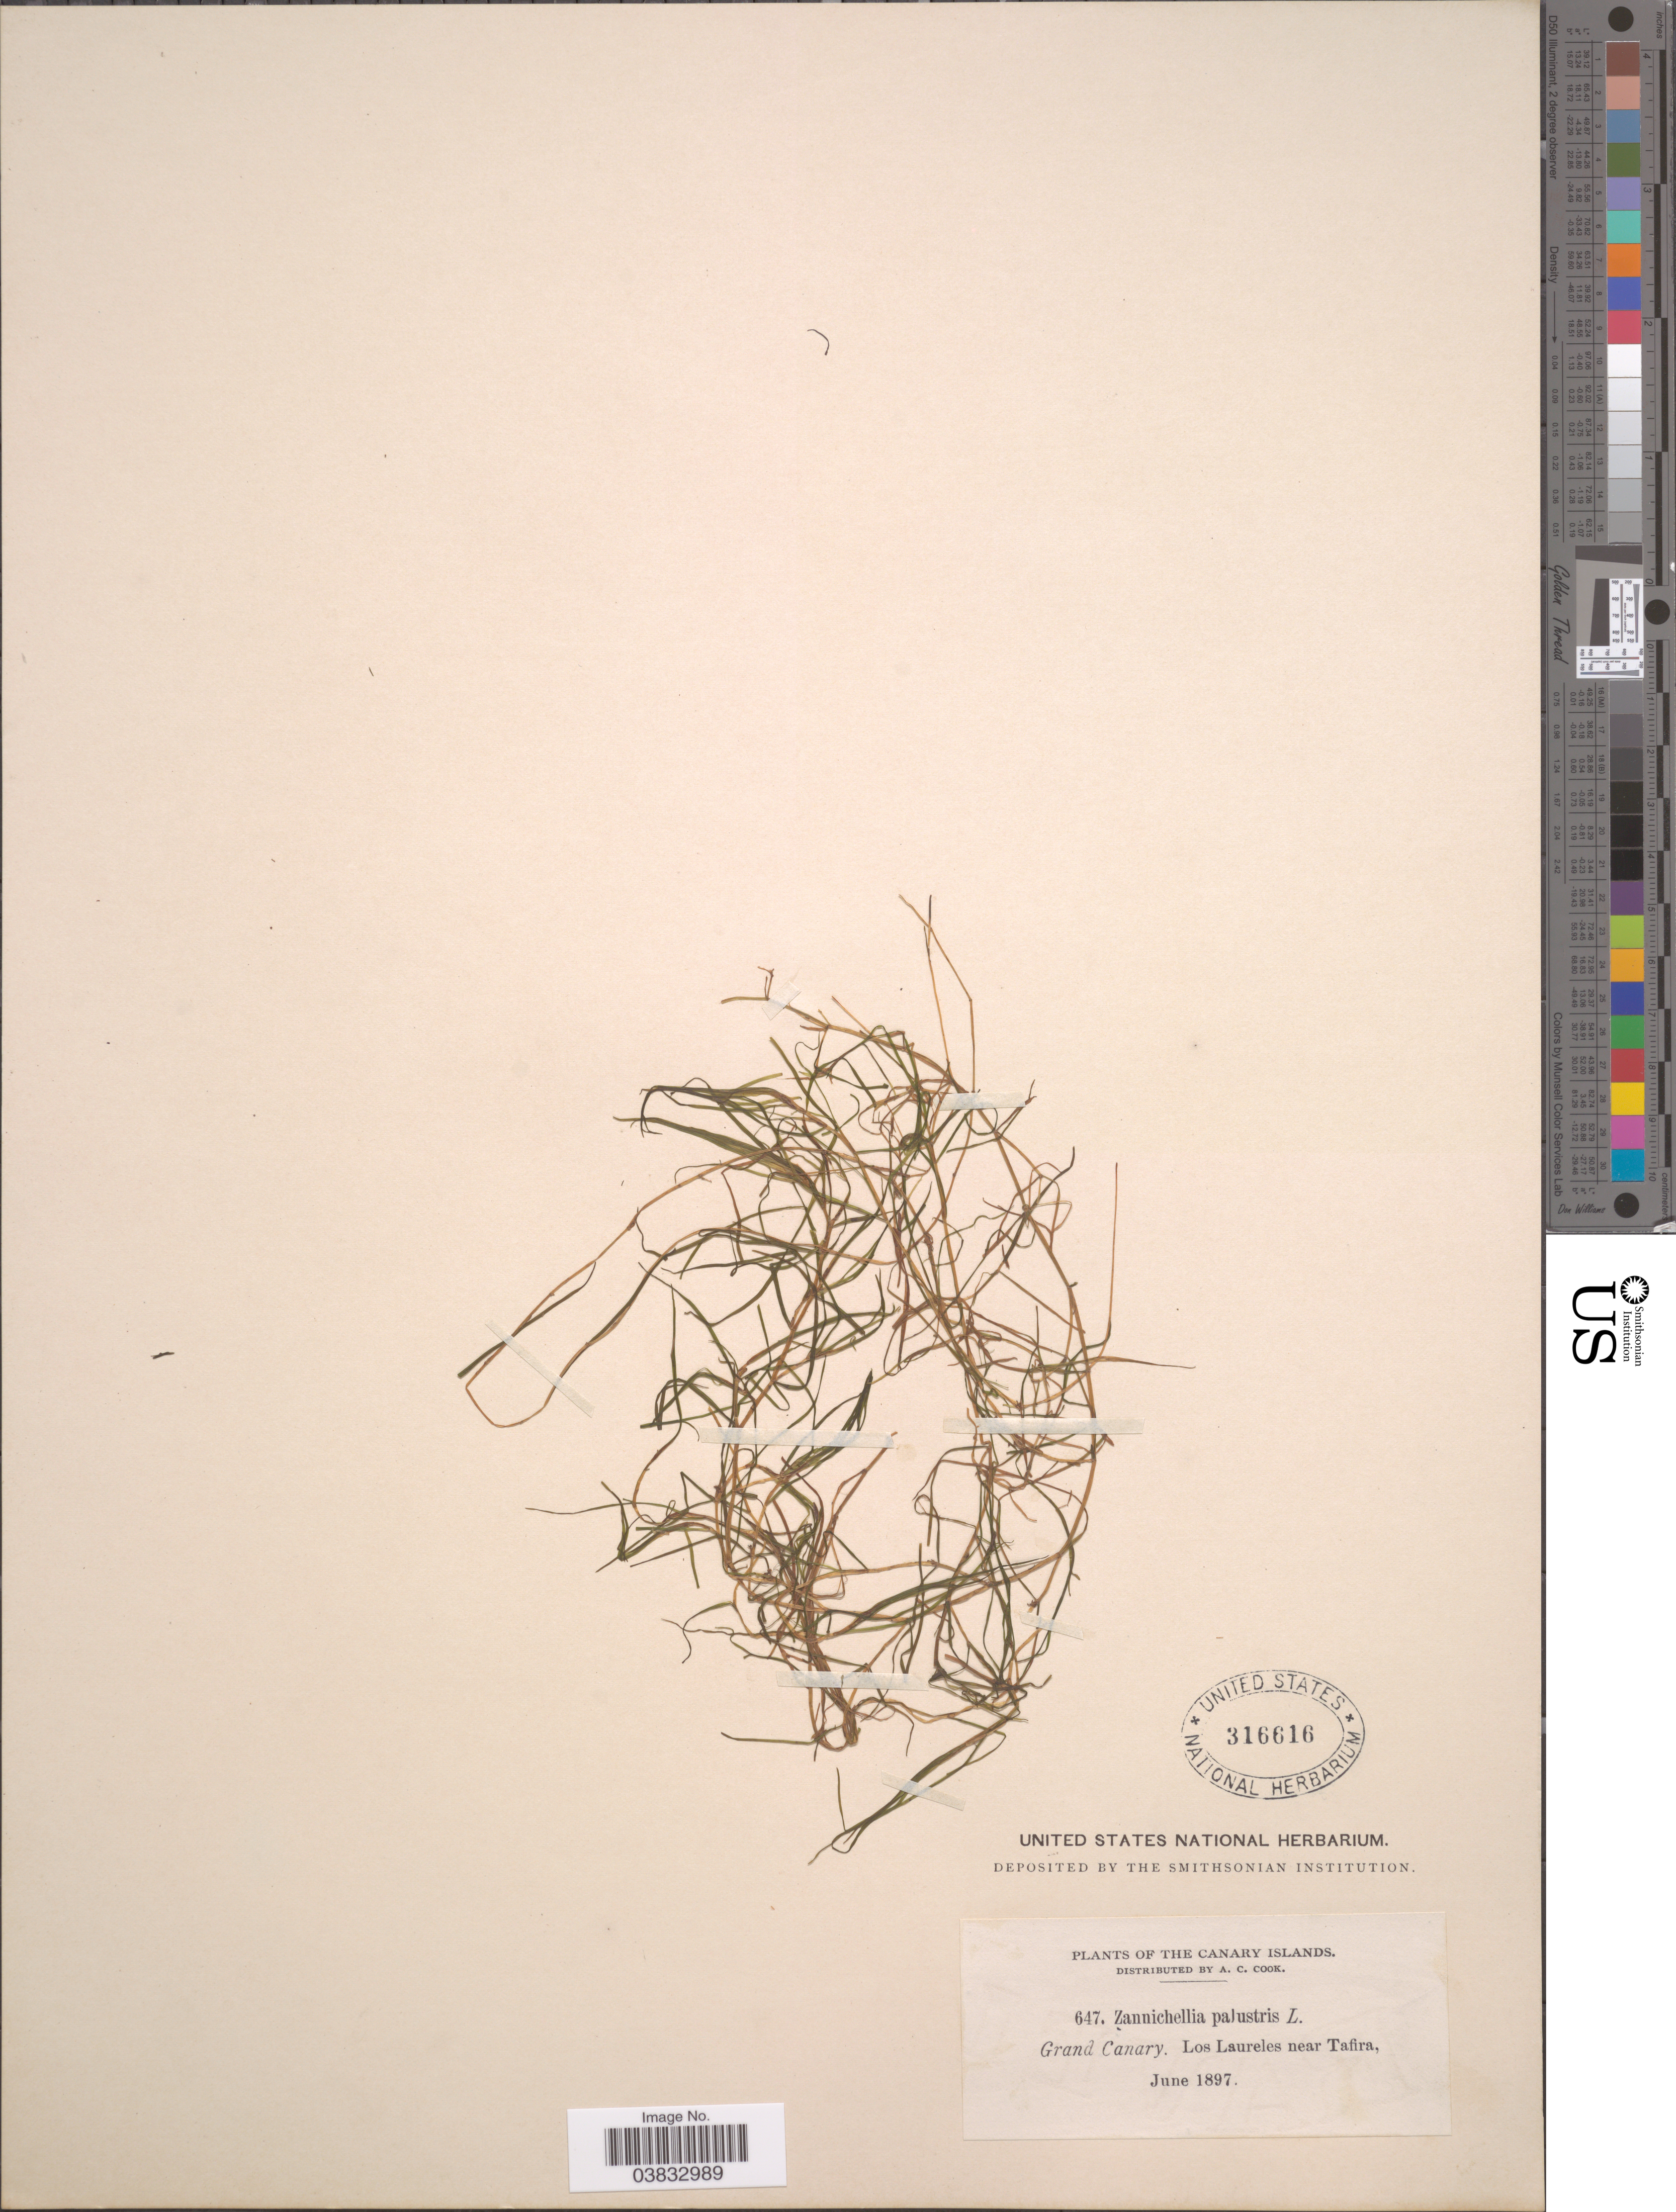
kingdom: Plantae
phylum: Tracheophyta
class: Liliopsida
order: Alismatales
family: Potamogetonaceae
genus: Zannichellia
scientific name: Zannichellia palustris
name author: L.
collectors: A. Cook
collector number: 647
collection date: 1897-06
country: Spain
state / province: Canarias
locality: Canary Islands. Grand Canary. Los Laureles near Tafira.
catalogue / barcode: US 316616